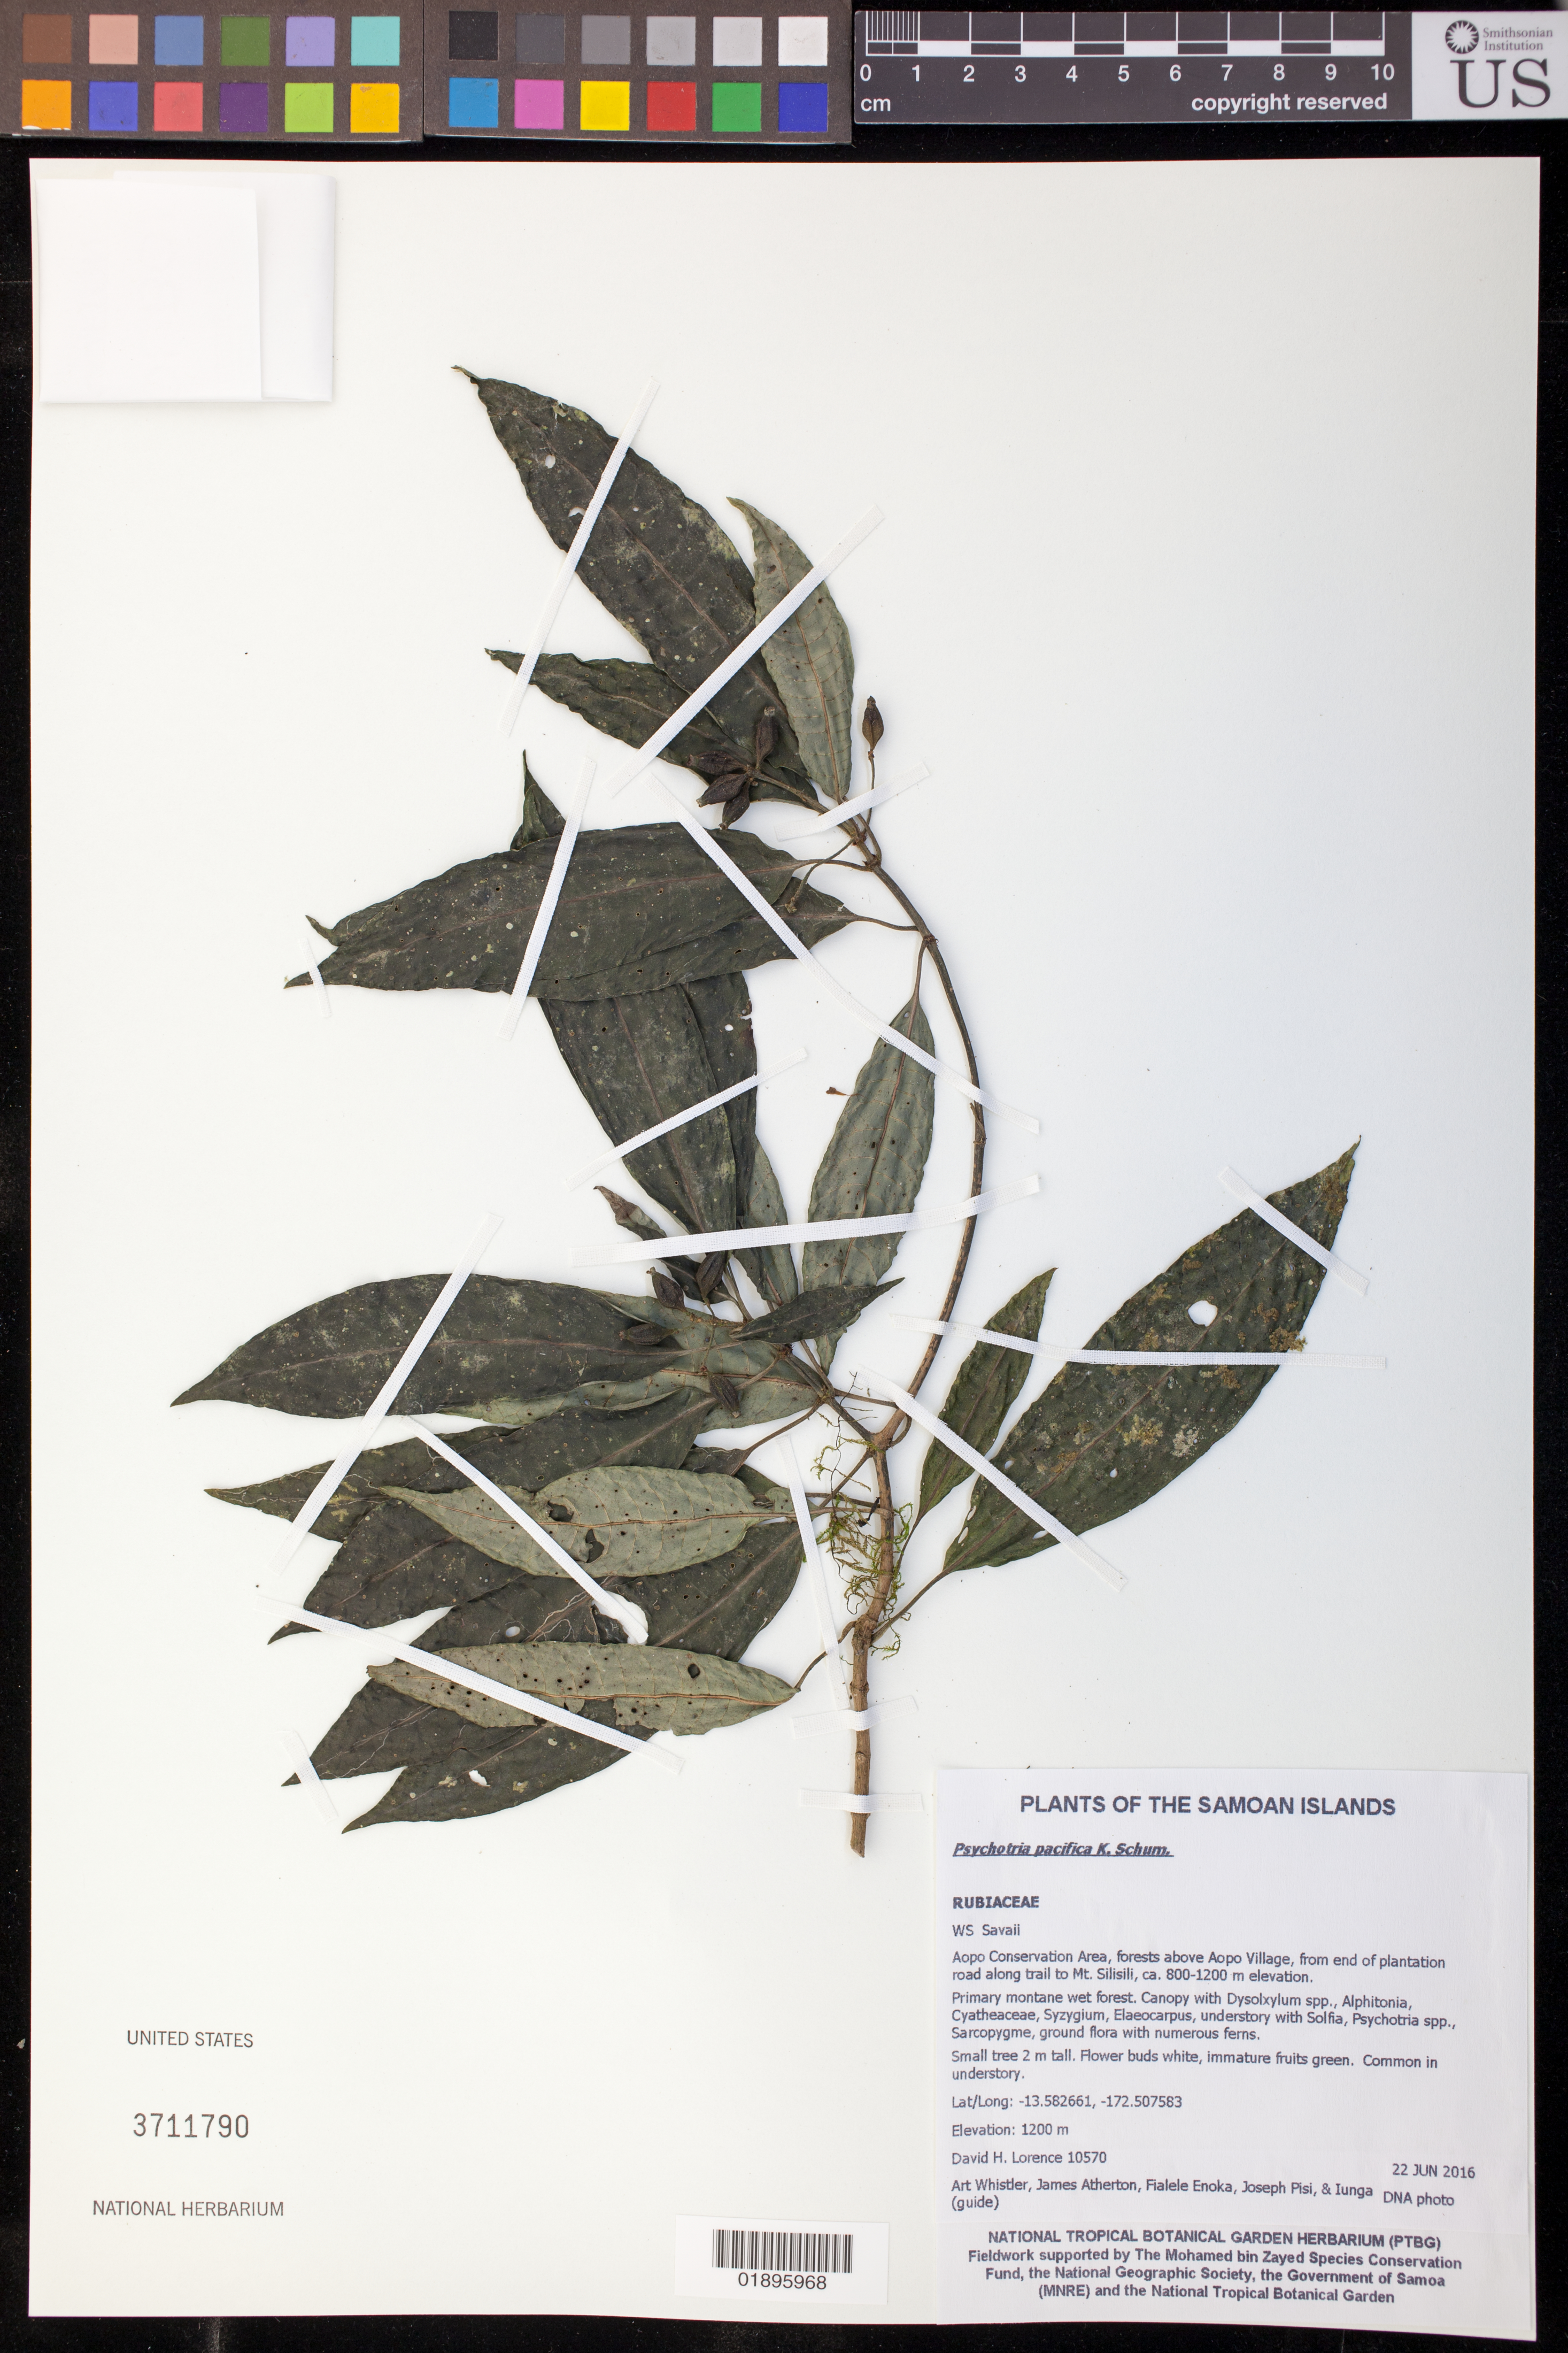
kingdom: Plantae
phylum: Tracheophyta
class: Magnoliopsida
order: Gentianales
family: Rubiaceae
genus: Psychotria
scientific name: Psychotria pacifica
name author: K. Schum.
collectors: D. Lorence, A. Whistler, J. Atherton, F. Enoka & J. Pisi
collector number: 10570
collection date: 2016-06-22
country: Samoa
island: Savai'i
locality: Aopo Conservation Area, forests above Aopo Village, from end of plantation road along trail to Mt. Silisili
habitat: Primary montane wet forest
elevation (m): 1200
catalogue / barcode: US 3711790